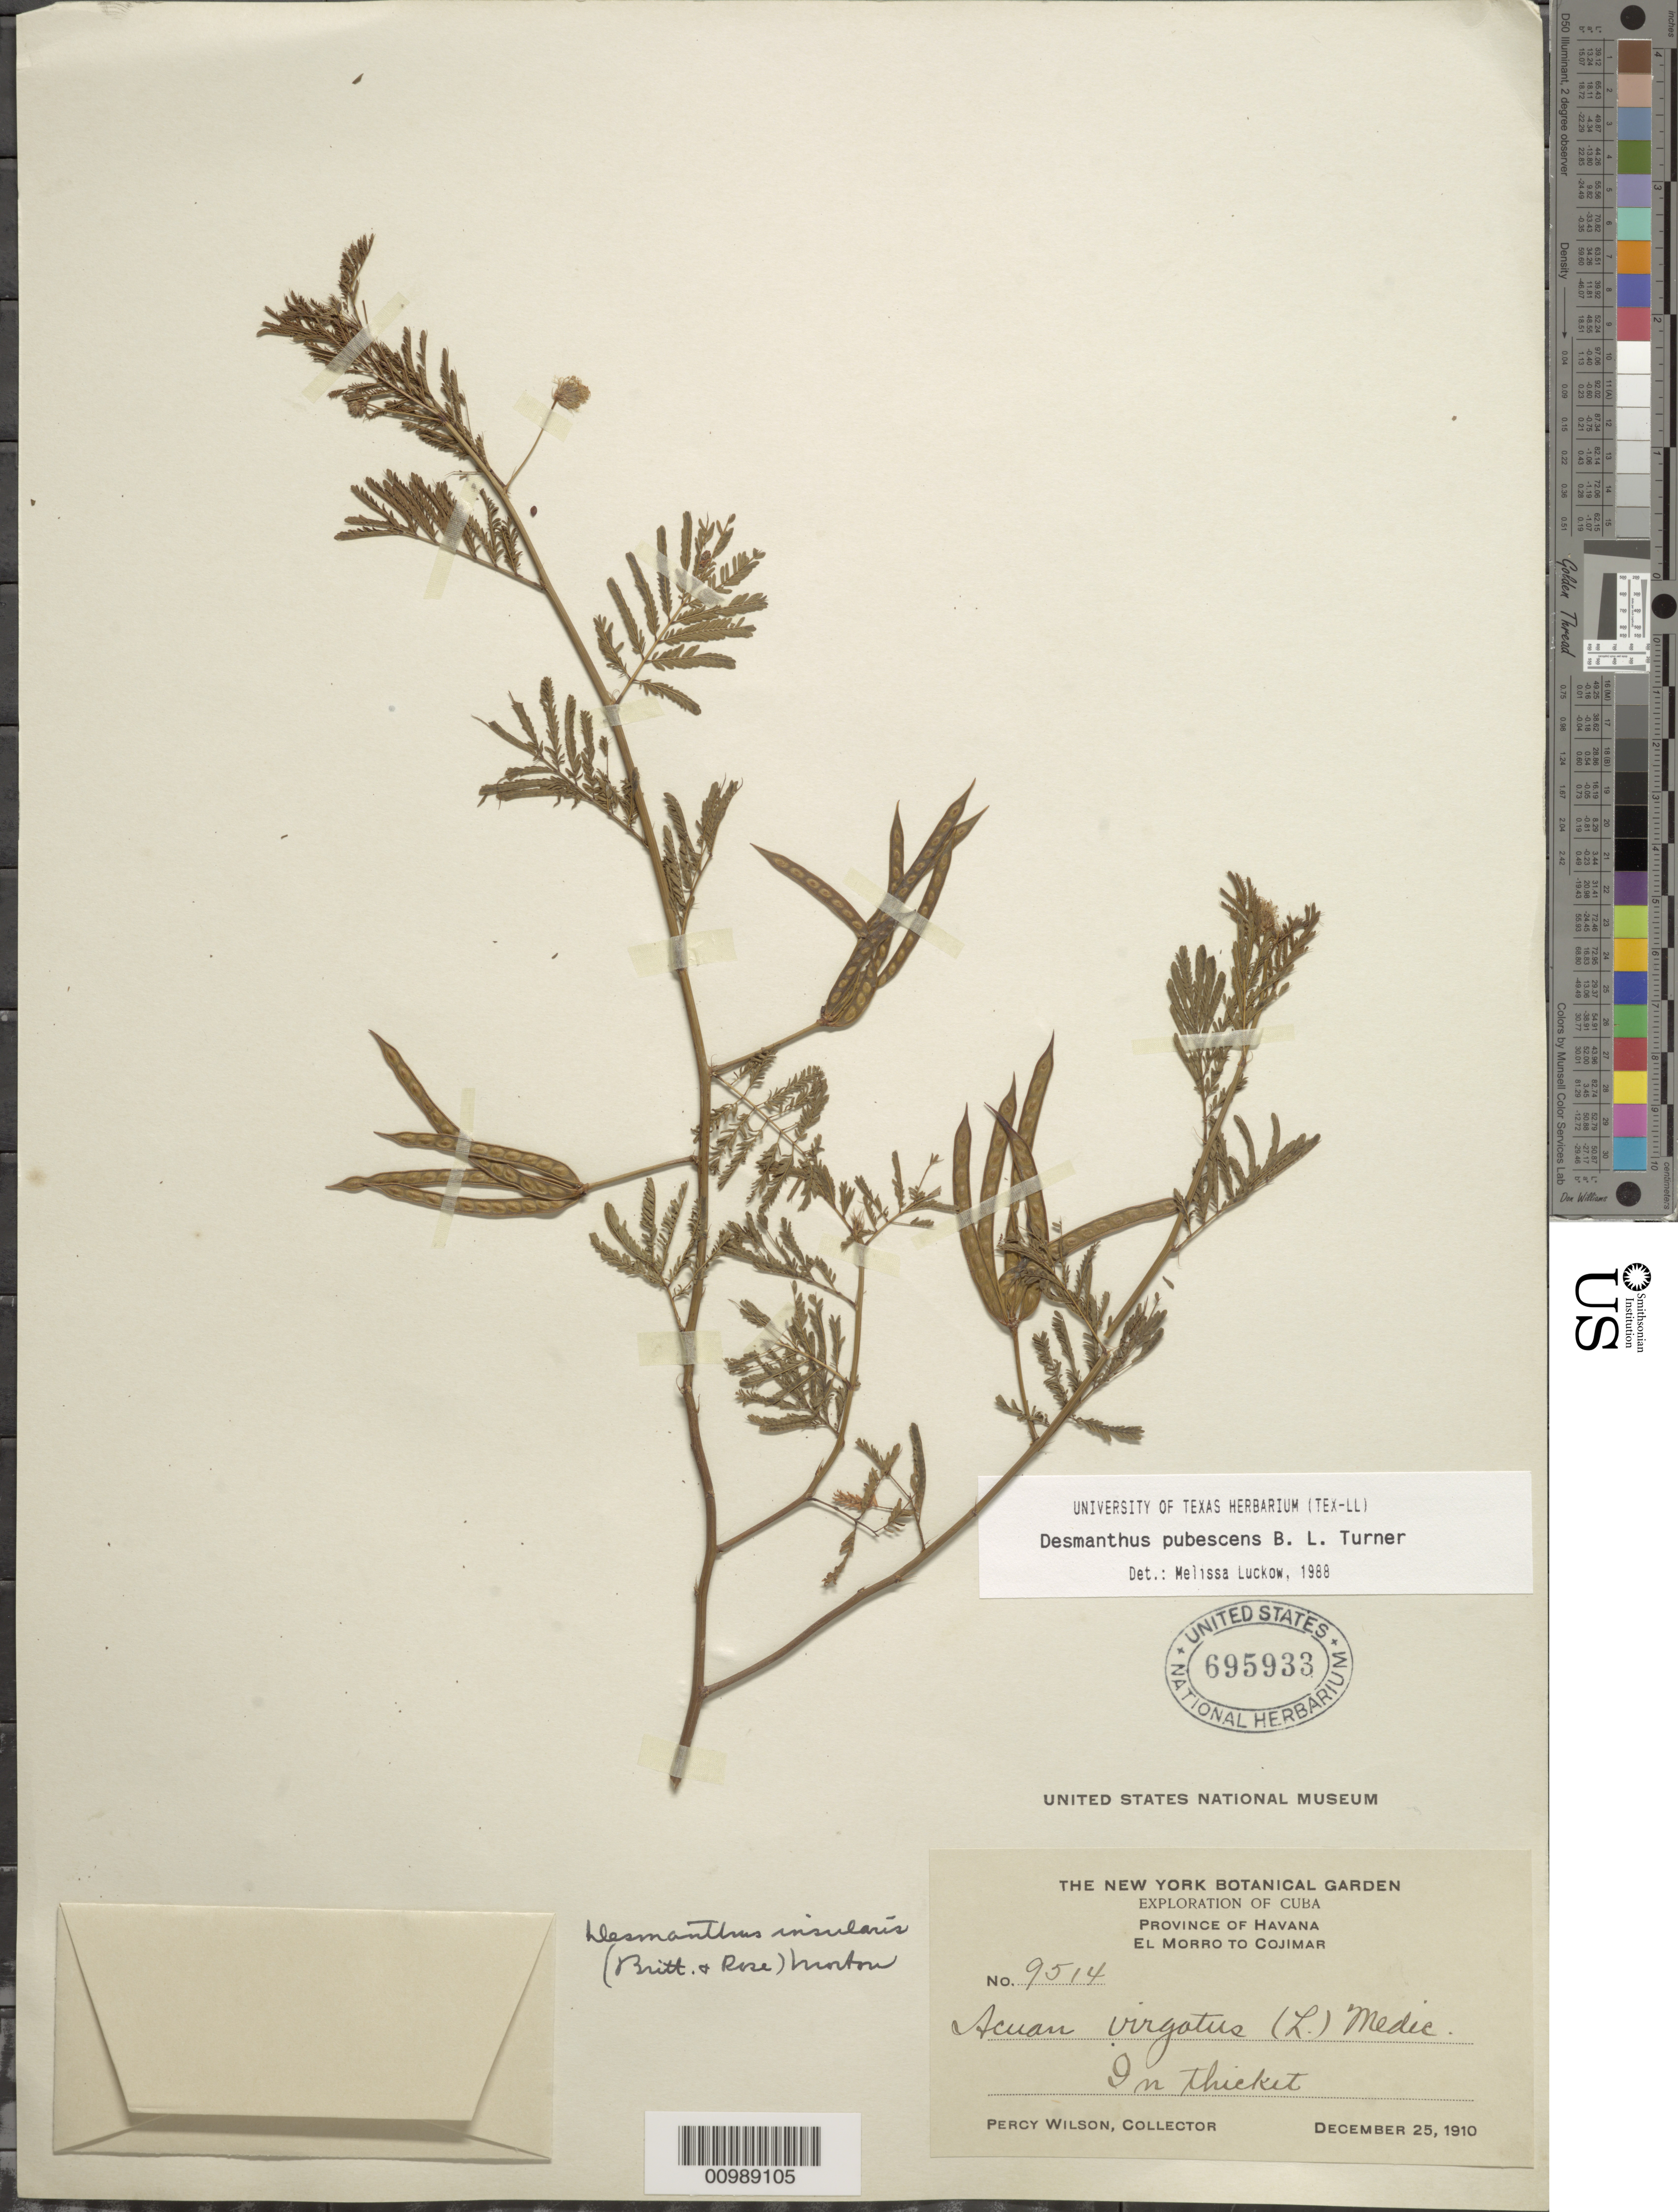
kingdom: Plantae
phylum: Tracheophyta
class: Magnoliopsida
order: Fabales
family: Fabaceae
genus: Desmanthus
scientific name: Desmanthus pubescens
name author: B.L. Turner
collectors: P. Wilson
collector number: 9514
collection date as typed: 25 Dec 1910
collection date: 1910-12-25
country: Cuba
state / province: La Habana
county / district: Municipio Habana del Este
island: Cuba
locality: El Morro To Cojimar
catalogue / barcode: US 695933